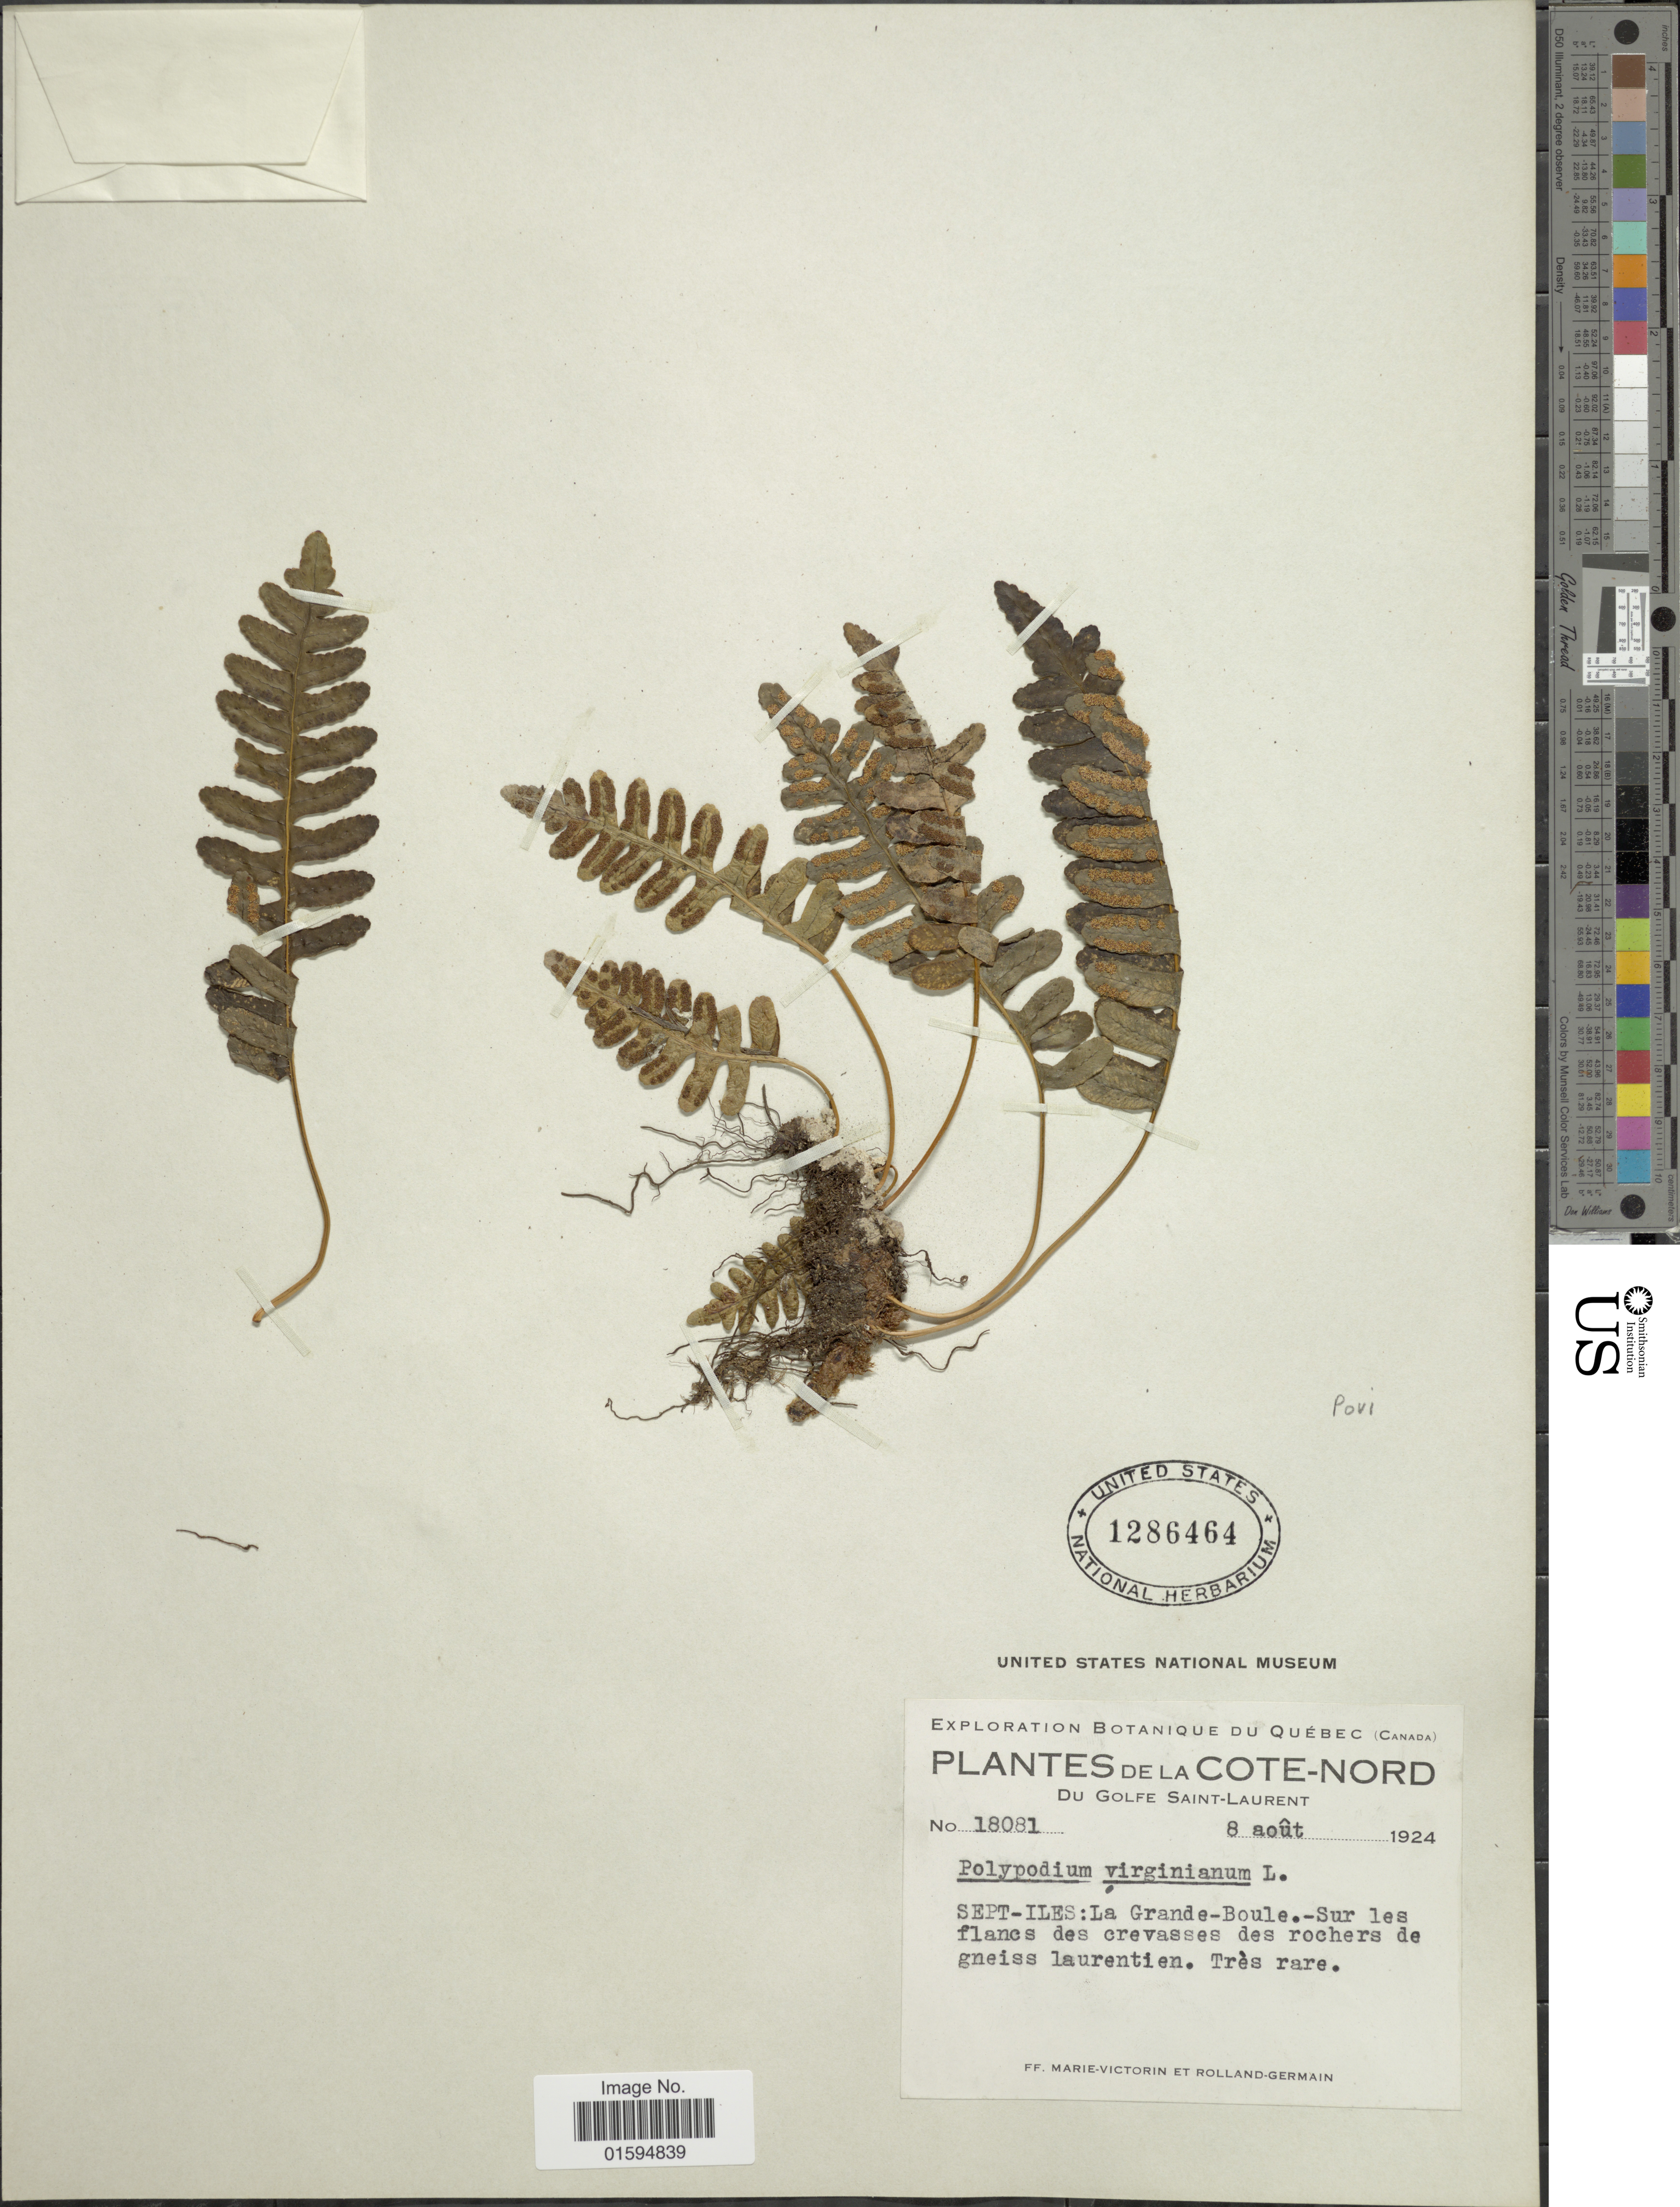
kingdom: Plantae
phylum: Tracheophyta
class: Polypodiopsida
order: Polypodiales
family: Polypodiaceae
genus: Polypodium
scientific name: Polypodium virginianum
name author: L.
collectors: Fr. Marie-Victorin & Rolland-Germain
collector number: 18081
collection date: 1924-08-08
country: Canada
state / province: Quebec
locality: De la Cote-Nord, Du Golfe Saint-Laurent, Sept-Iles: La Grand-Boule.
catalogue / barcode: US 1286464